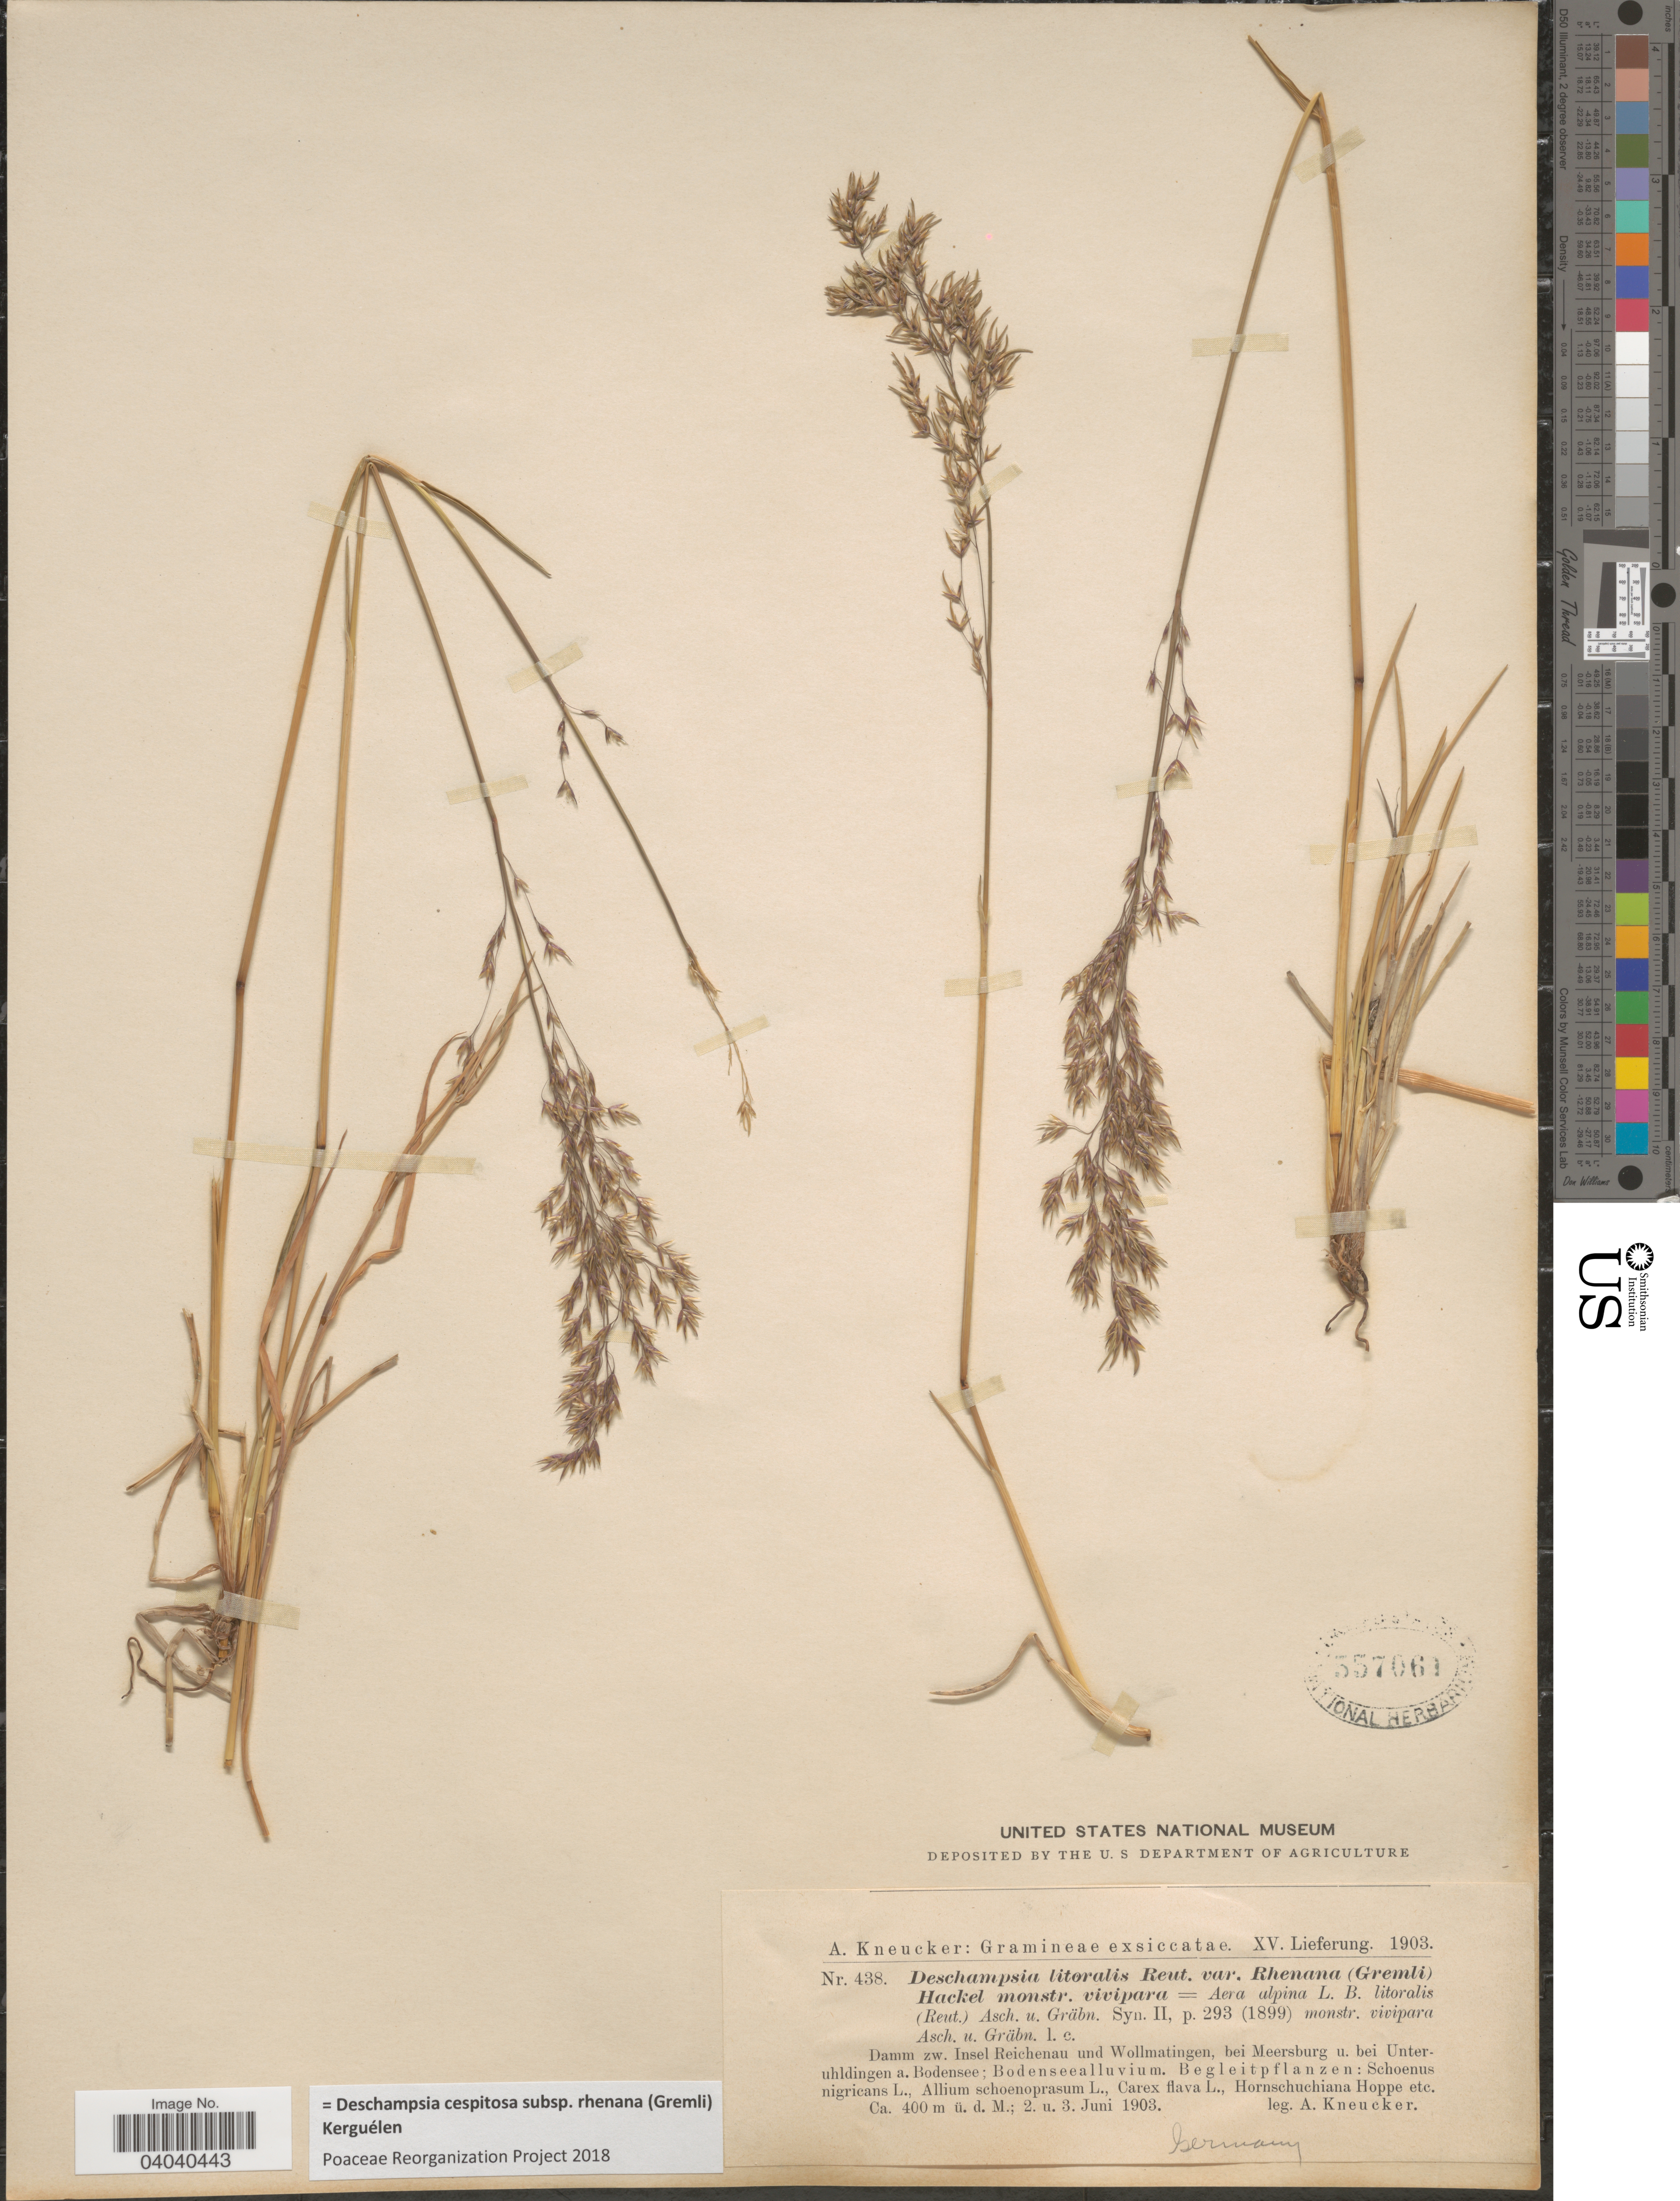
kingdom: Plantae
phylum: Tracheophyta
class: Liliopsida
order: Poales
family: Poaceae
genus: Deschampsia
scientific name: Deschampsia cespitosa subsp. rhenana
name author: (Gremli) Kerguélen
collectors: A. Kneucker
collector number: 438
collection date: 1903-06-02/1903-06-03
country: Germany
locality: Damm zw. Insel Reichenau und Wollmatingen, bei Meersburg u. bei Unteruhldingen a. Bodensee.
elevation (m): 400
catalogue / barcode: US 557061